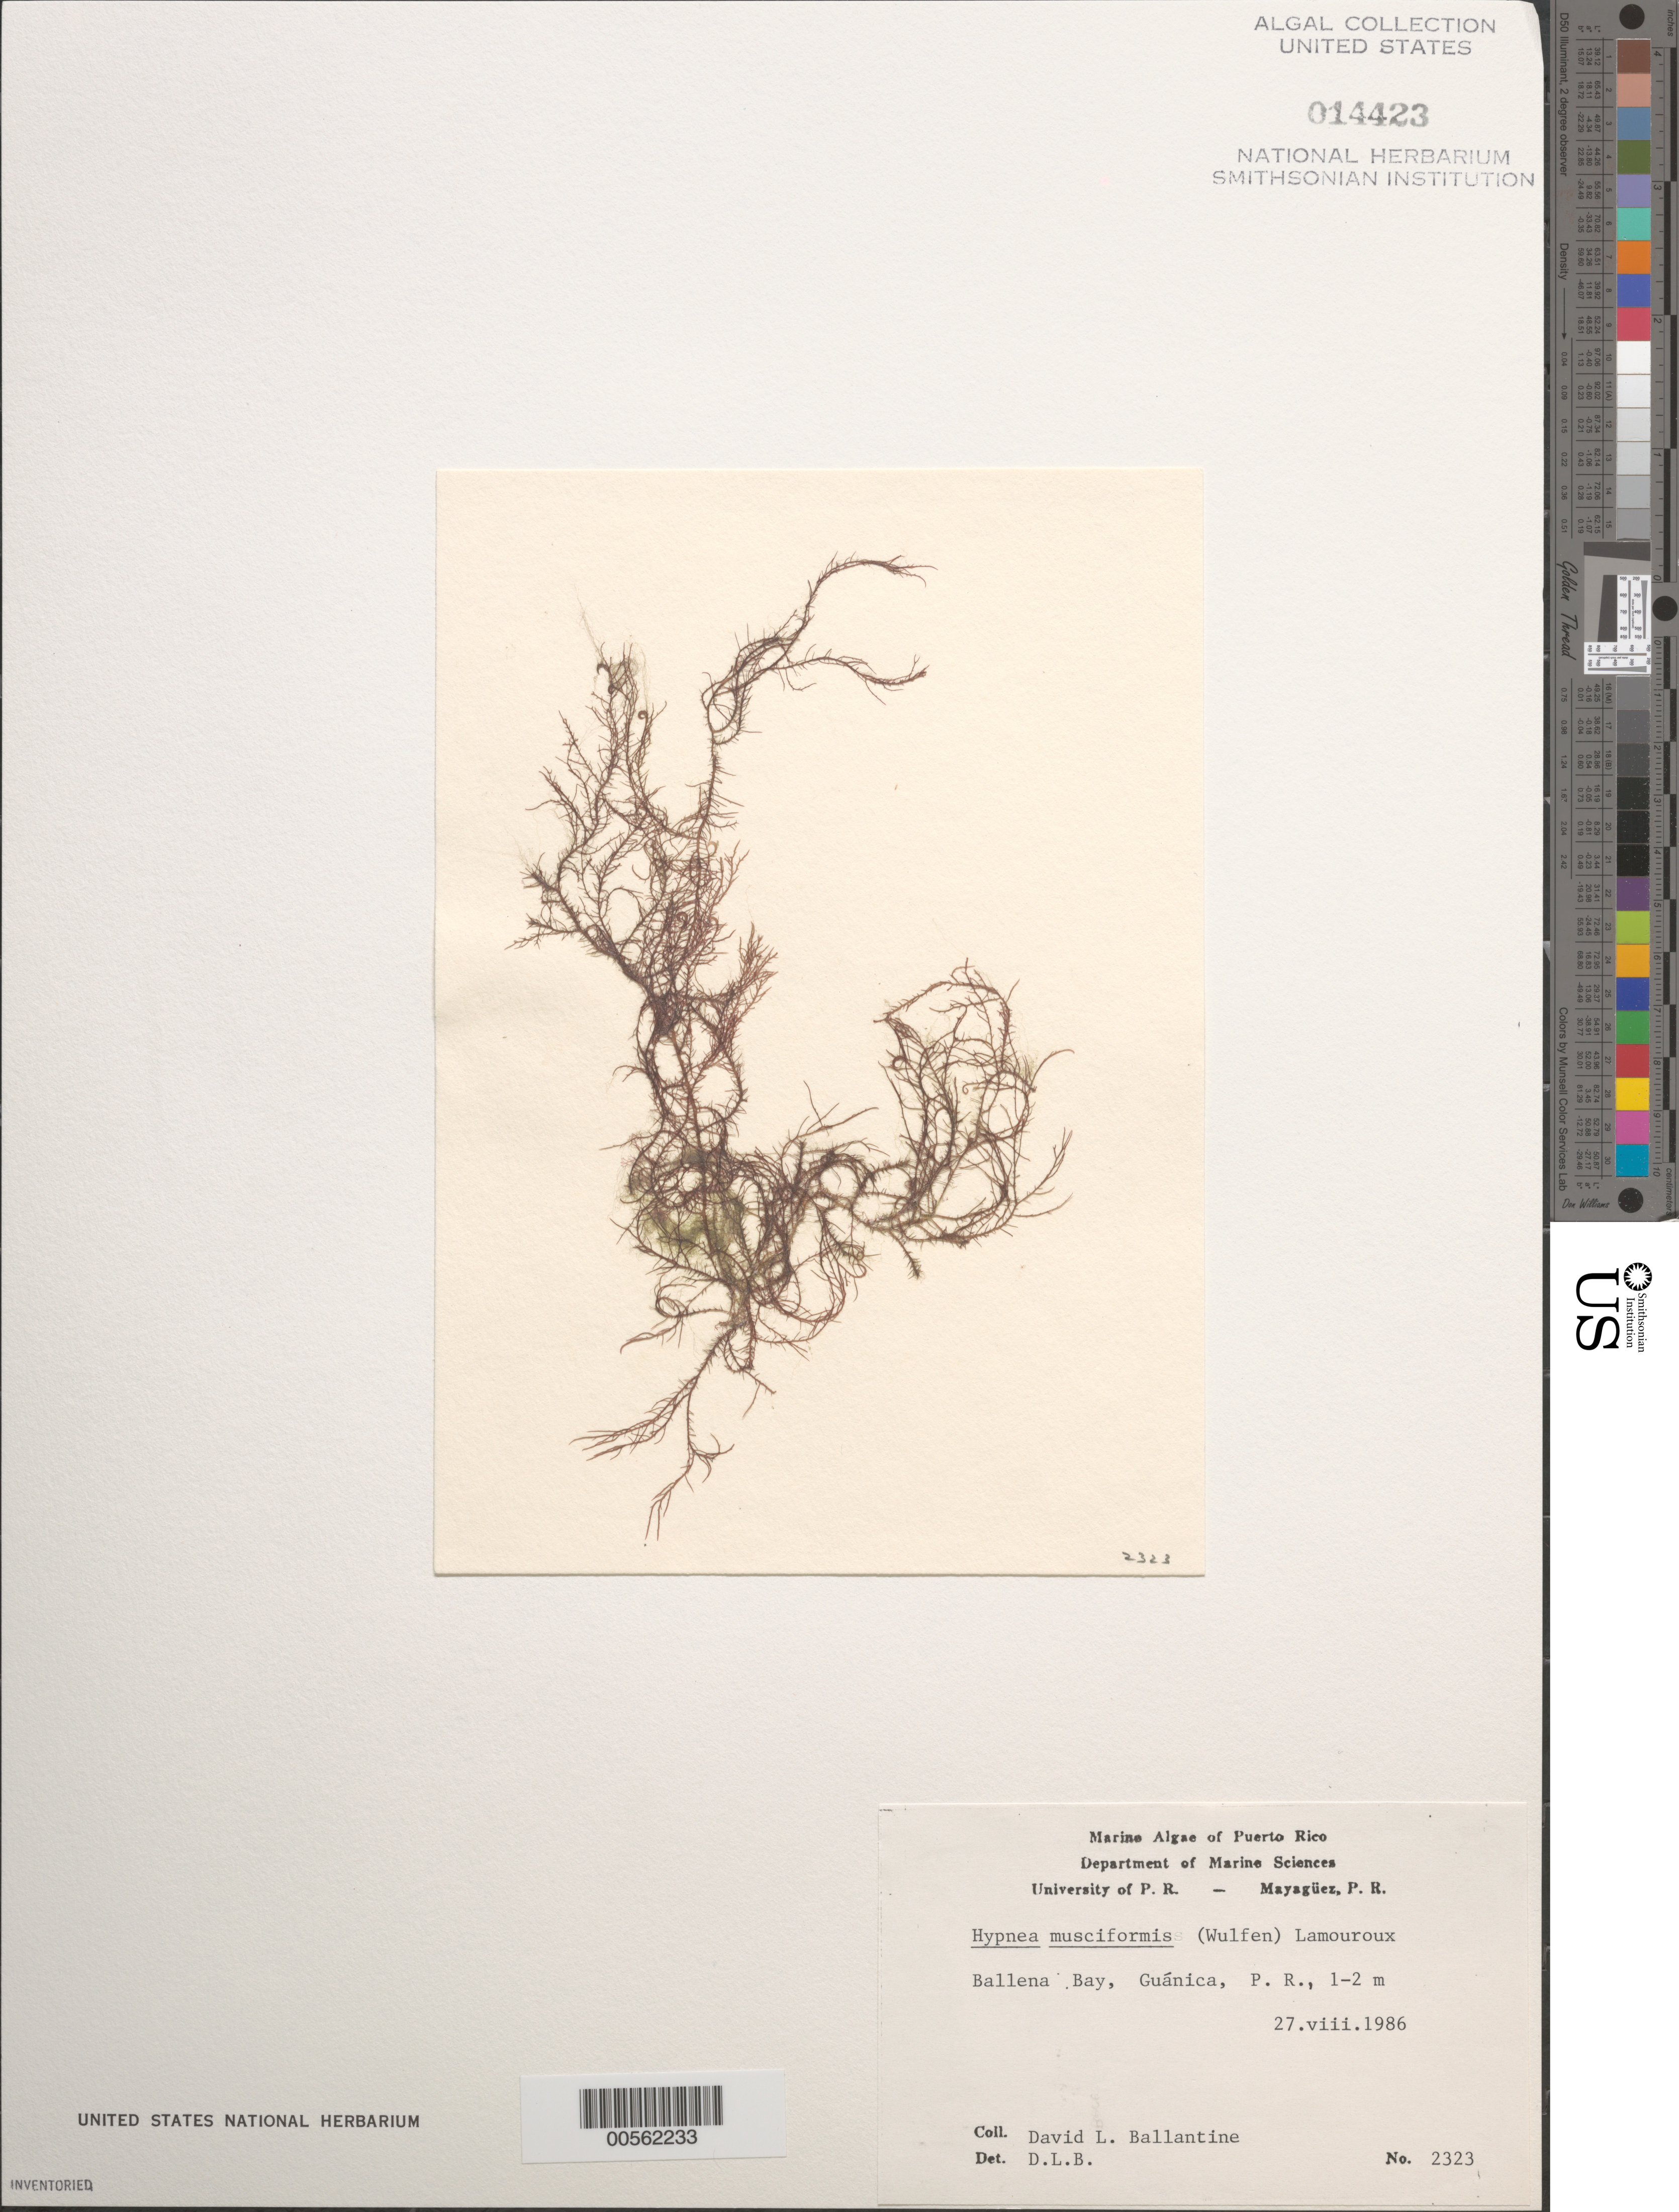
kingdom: Plantae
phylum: Rhodophyta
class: Florideophyceae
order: Gigartinales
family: Cystocloniaceae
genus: Hypnea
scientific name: Hypnea musciformis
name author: (Wulfen) J.V.Lamouroux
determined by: Ballantine, D. L.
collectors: D.L. Ballantine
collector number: DLB 2323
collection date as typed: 27 Aug 1986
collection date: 1986-08-27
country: Puerto Rico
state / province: Guanica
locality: Ballena bay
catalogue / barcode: US 14423